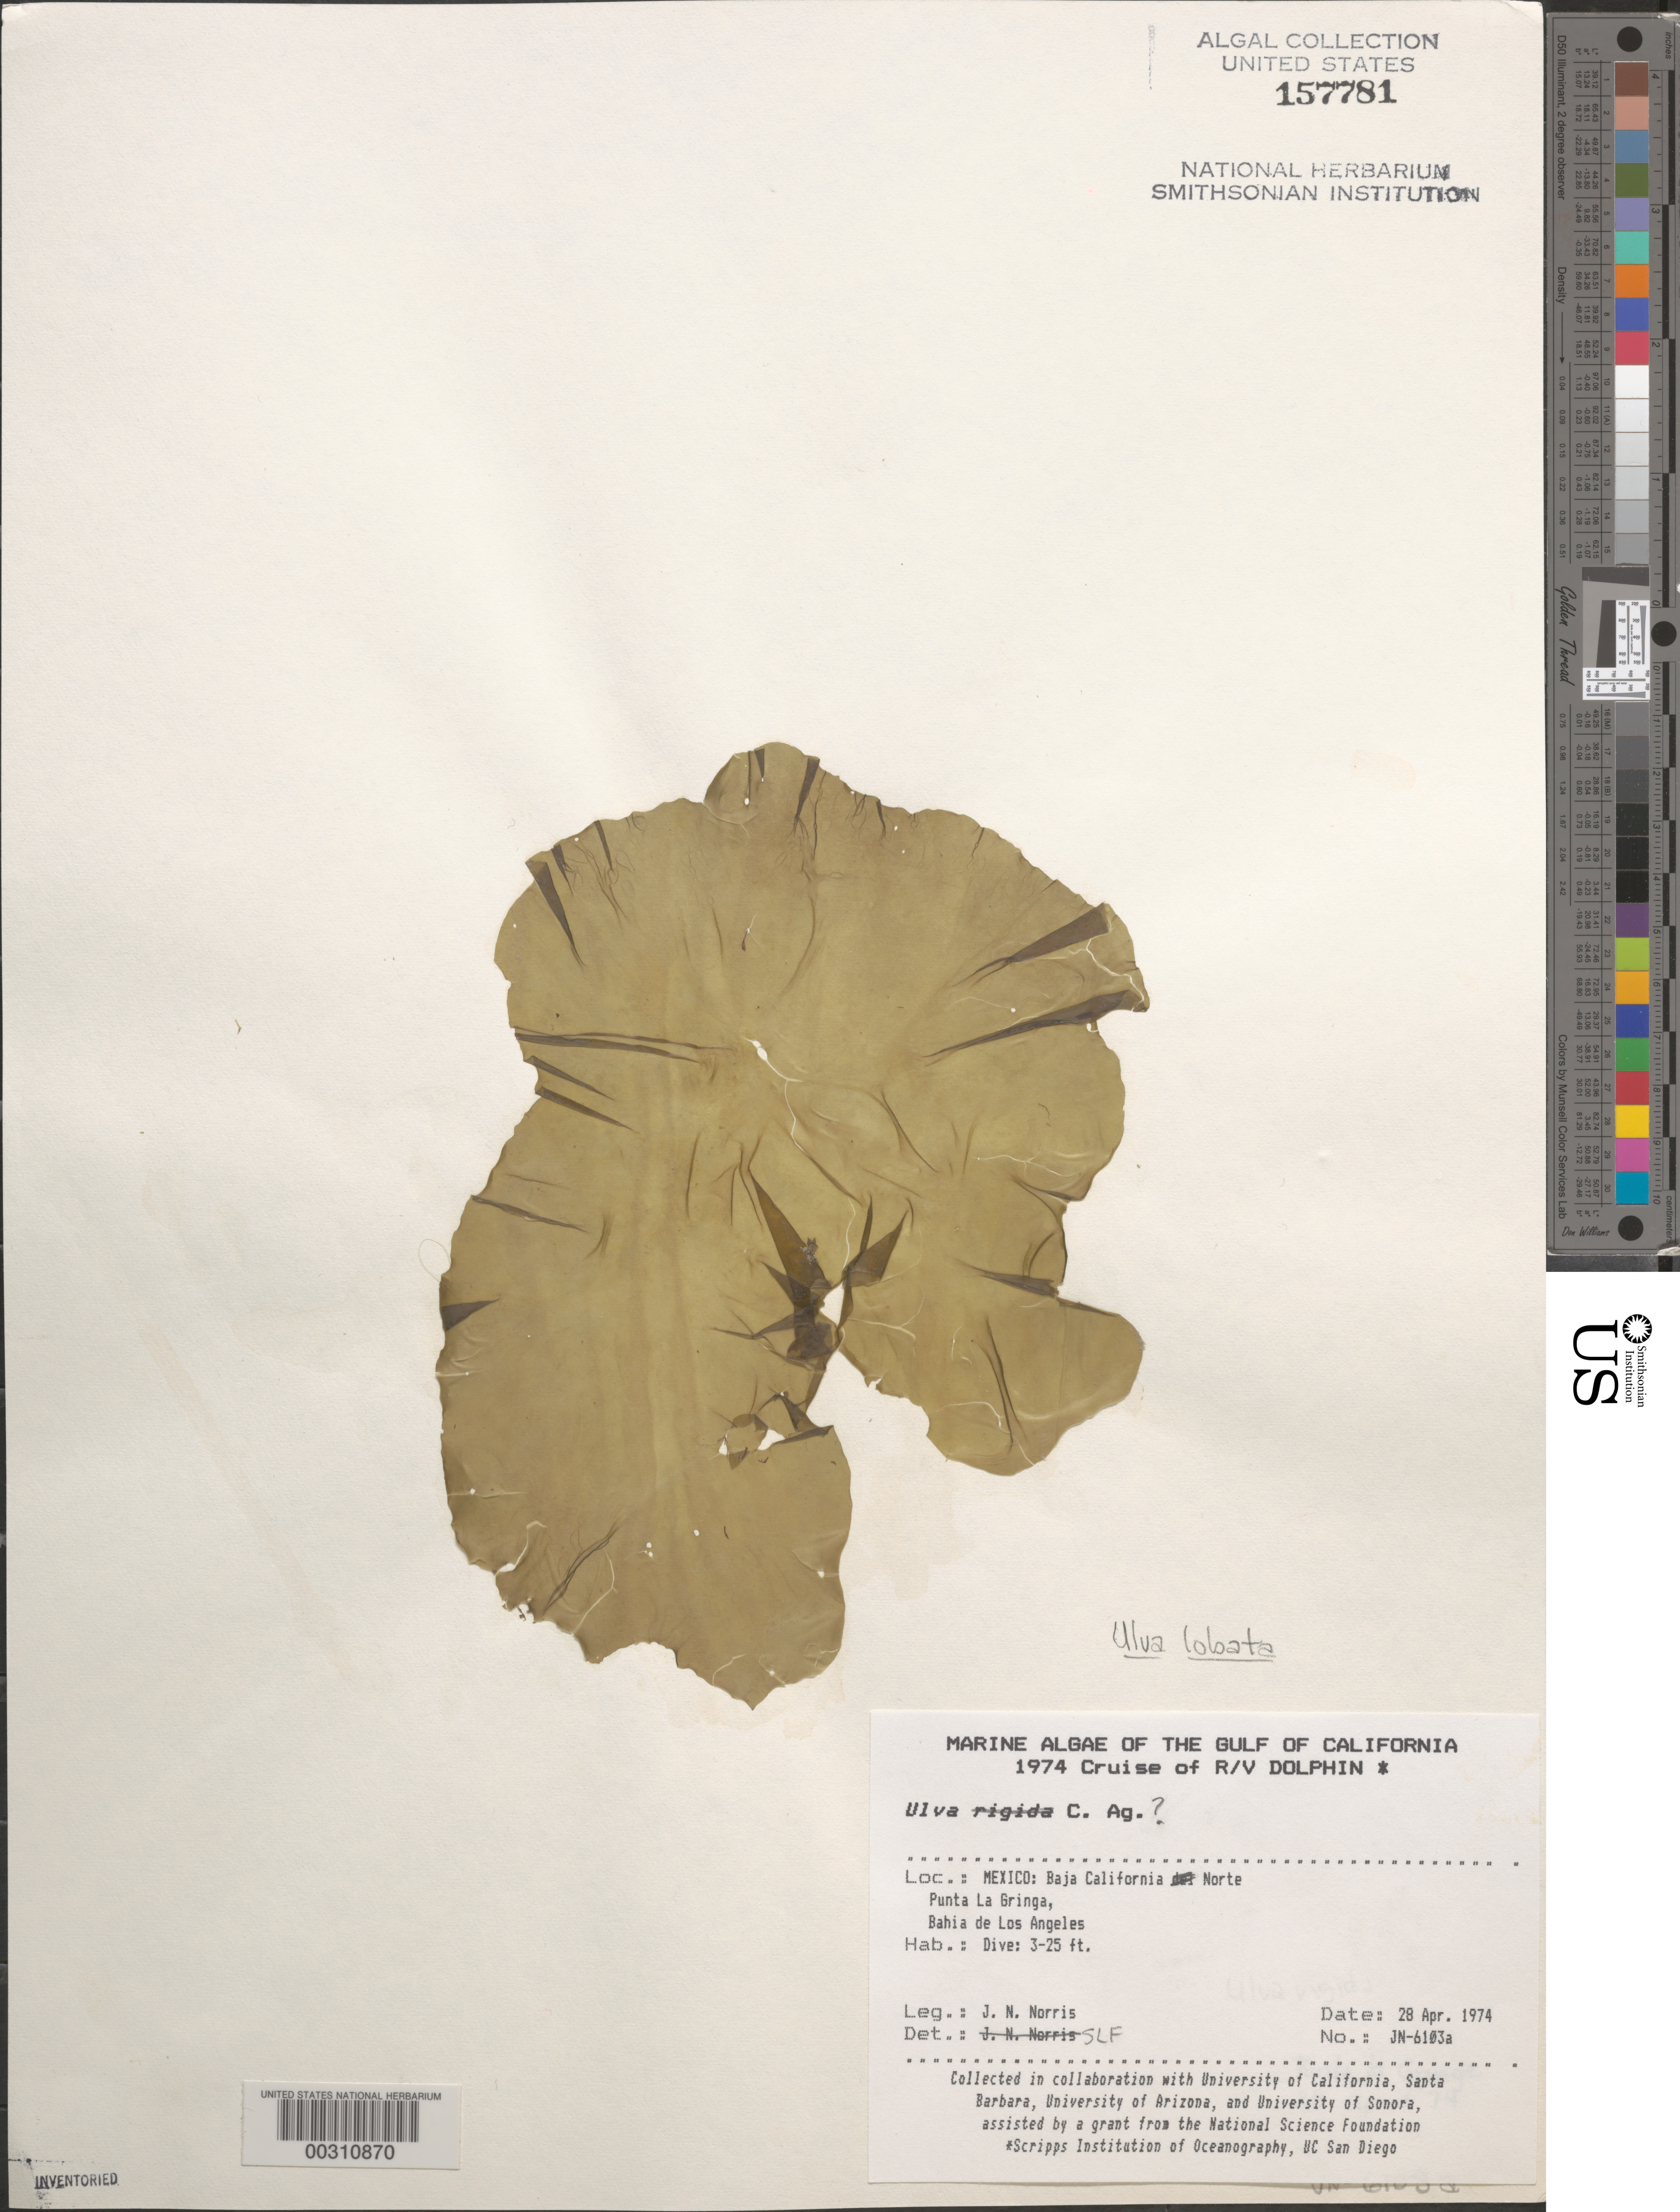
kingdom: Plantae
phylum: Chlorophyta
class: Ulvophyceae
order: Ulvales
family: Ulvaceae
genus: Ulva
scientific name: Ulva lactuca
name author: L.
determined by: Algae name updating Project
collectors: J. N. Norris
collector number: JN-6103a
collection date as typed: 28 Apr 1974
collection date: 1974-04-28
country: Mexico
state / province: Baja California Norte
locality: Punta La Gringa, Bahia de Los Angeles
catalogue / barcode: US 157781